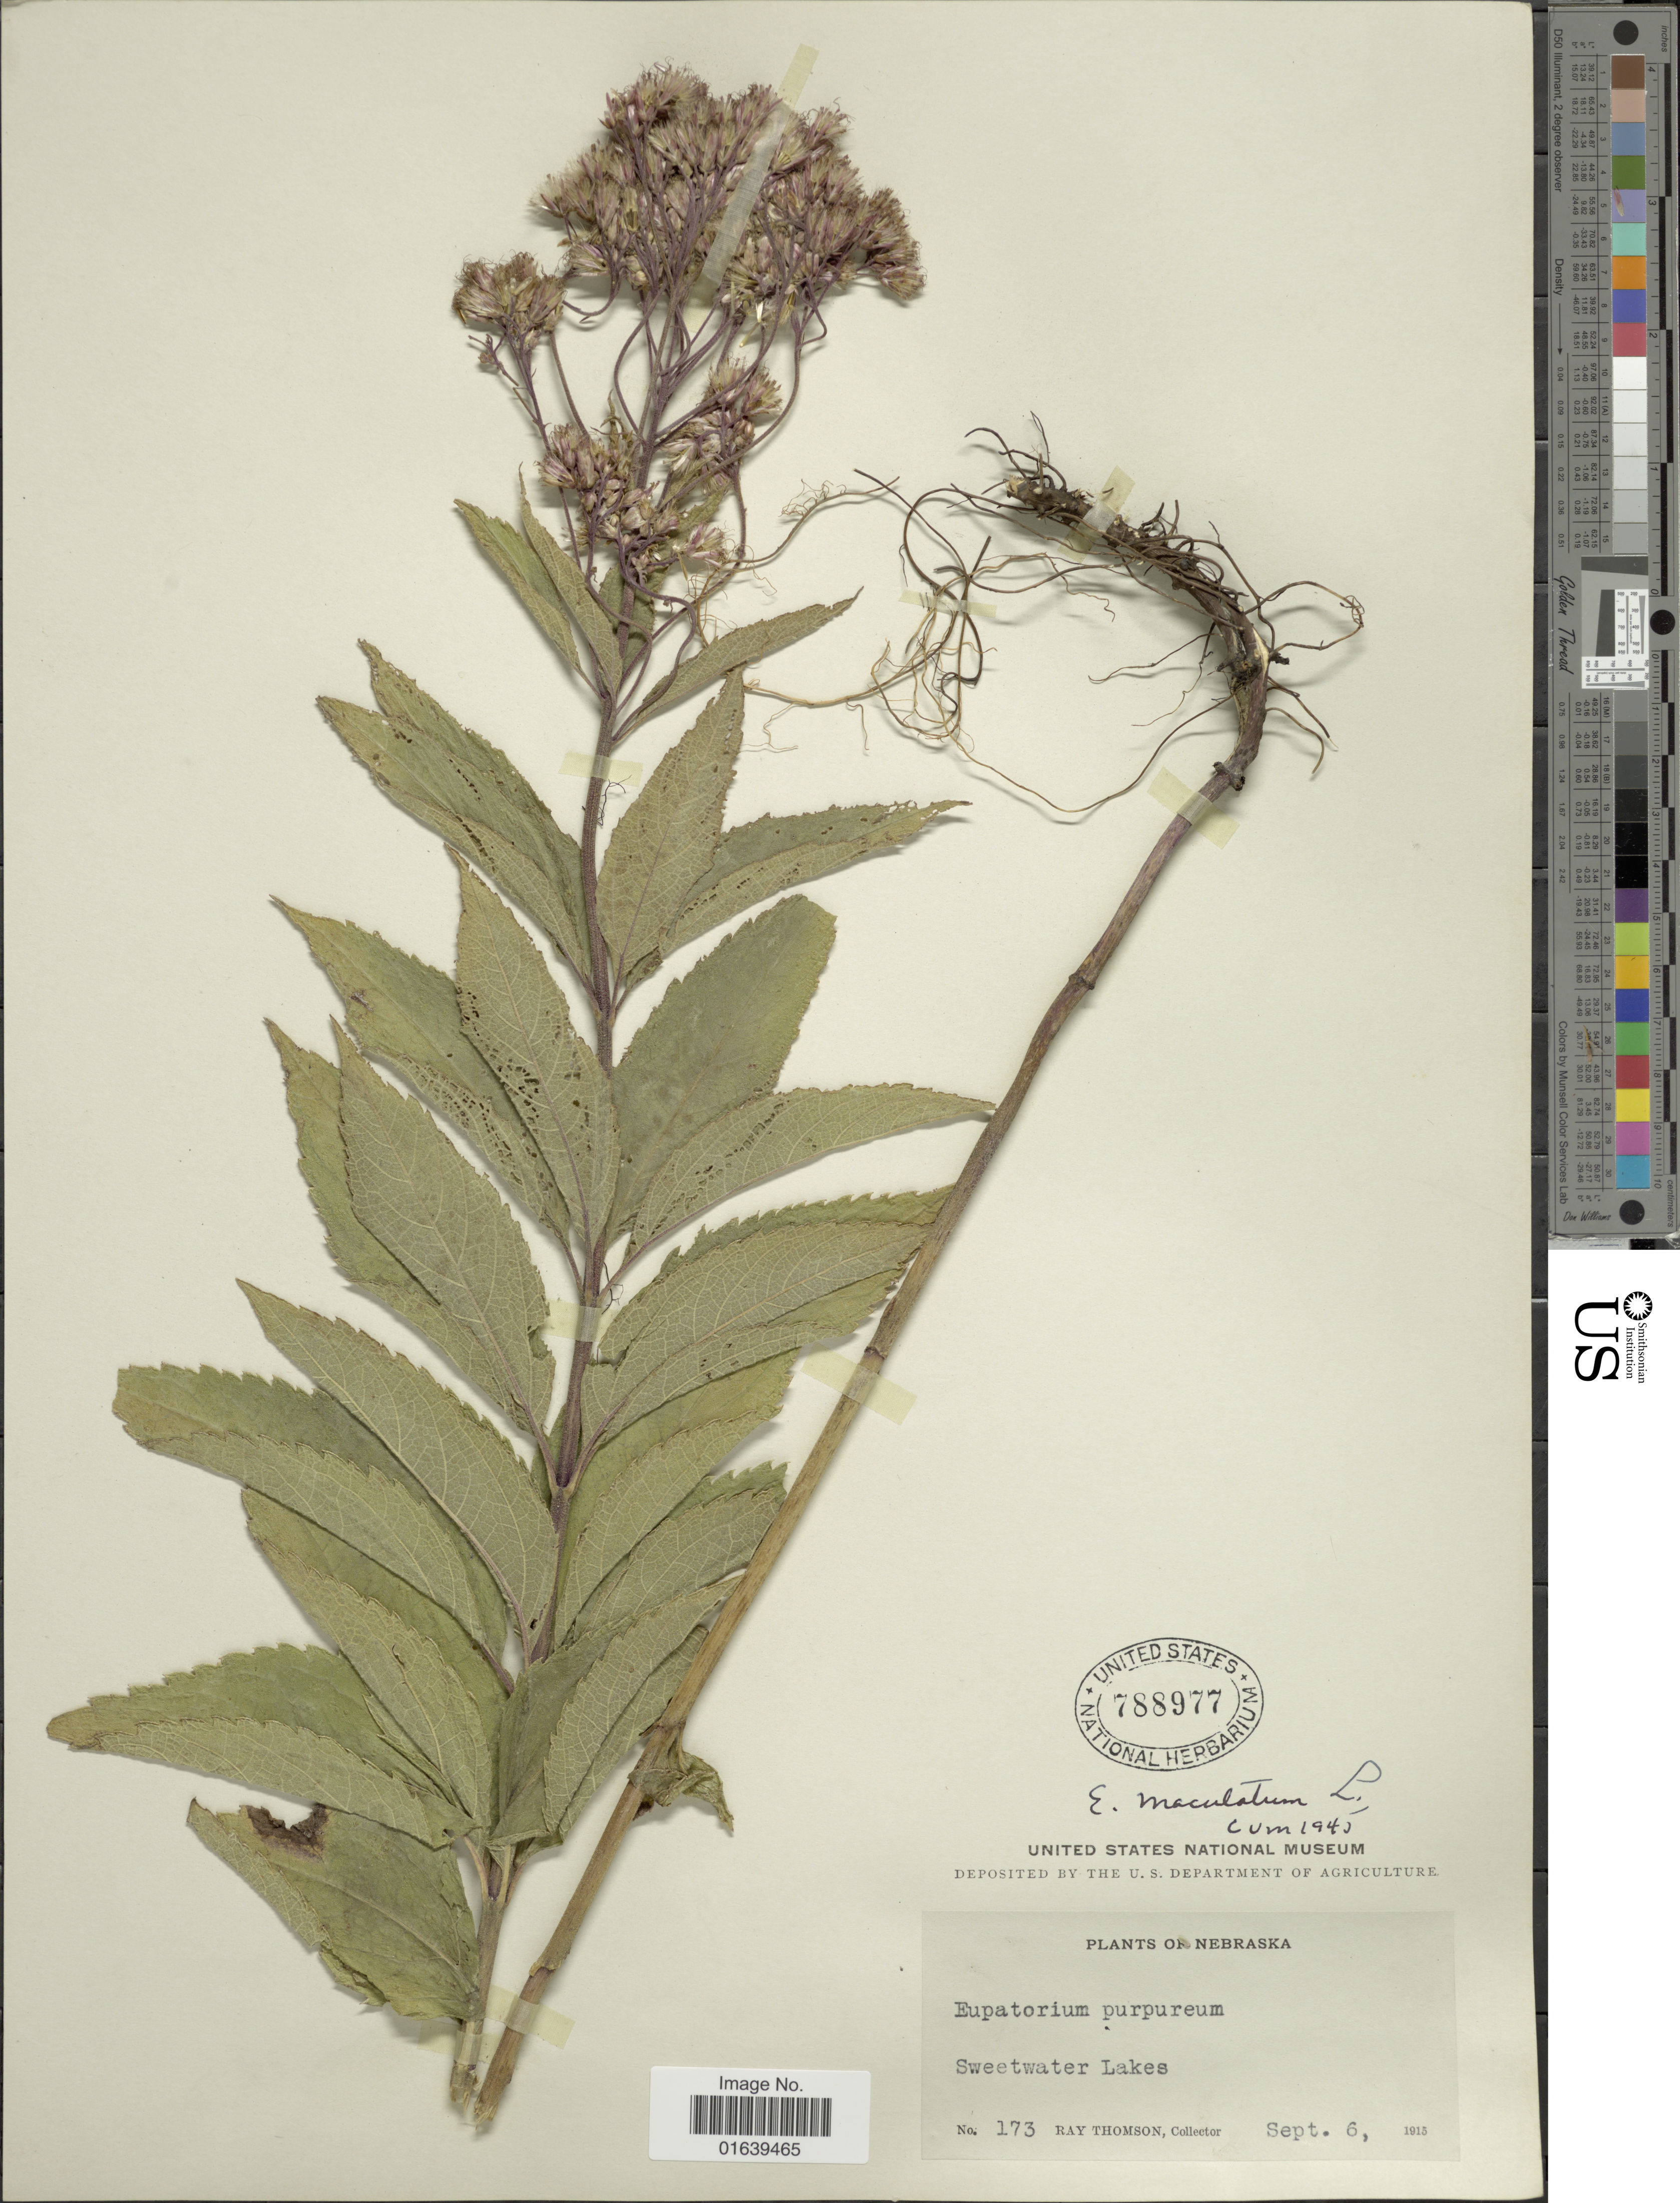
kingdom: Plantae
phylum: Tracheophyta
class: Magnoliopsida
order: Asterales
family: Asteraceae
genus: Eupatorium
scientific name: Eupatorium maculatum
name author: L.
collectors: R. Thomson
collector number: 173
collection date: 1915-09-06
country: United States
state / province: Nebraska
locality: Sweetwater Lakes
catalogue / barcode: US 788977